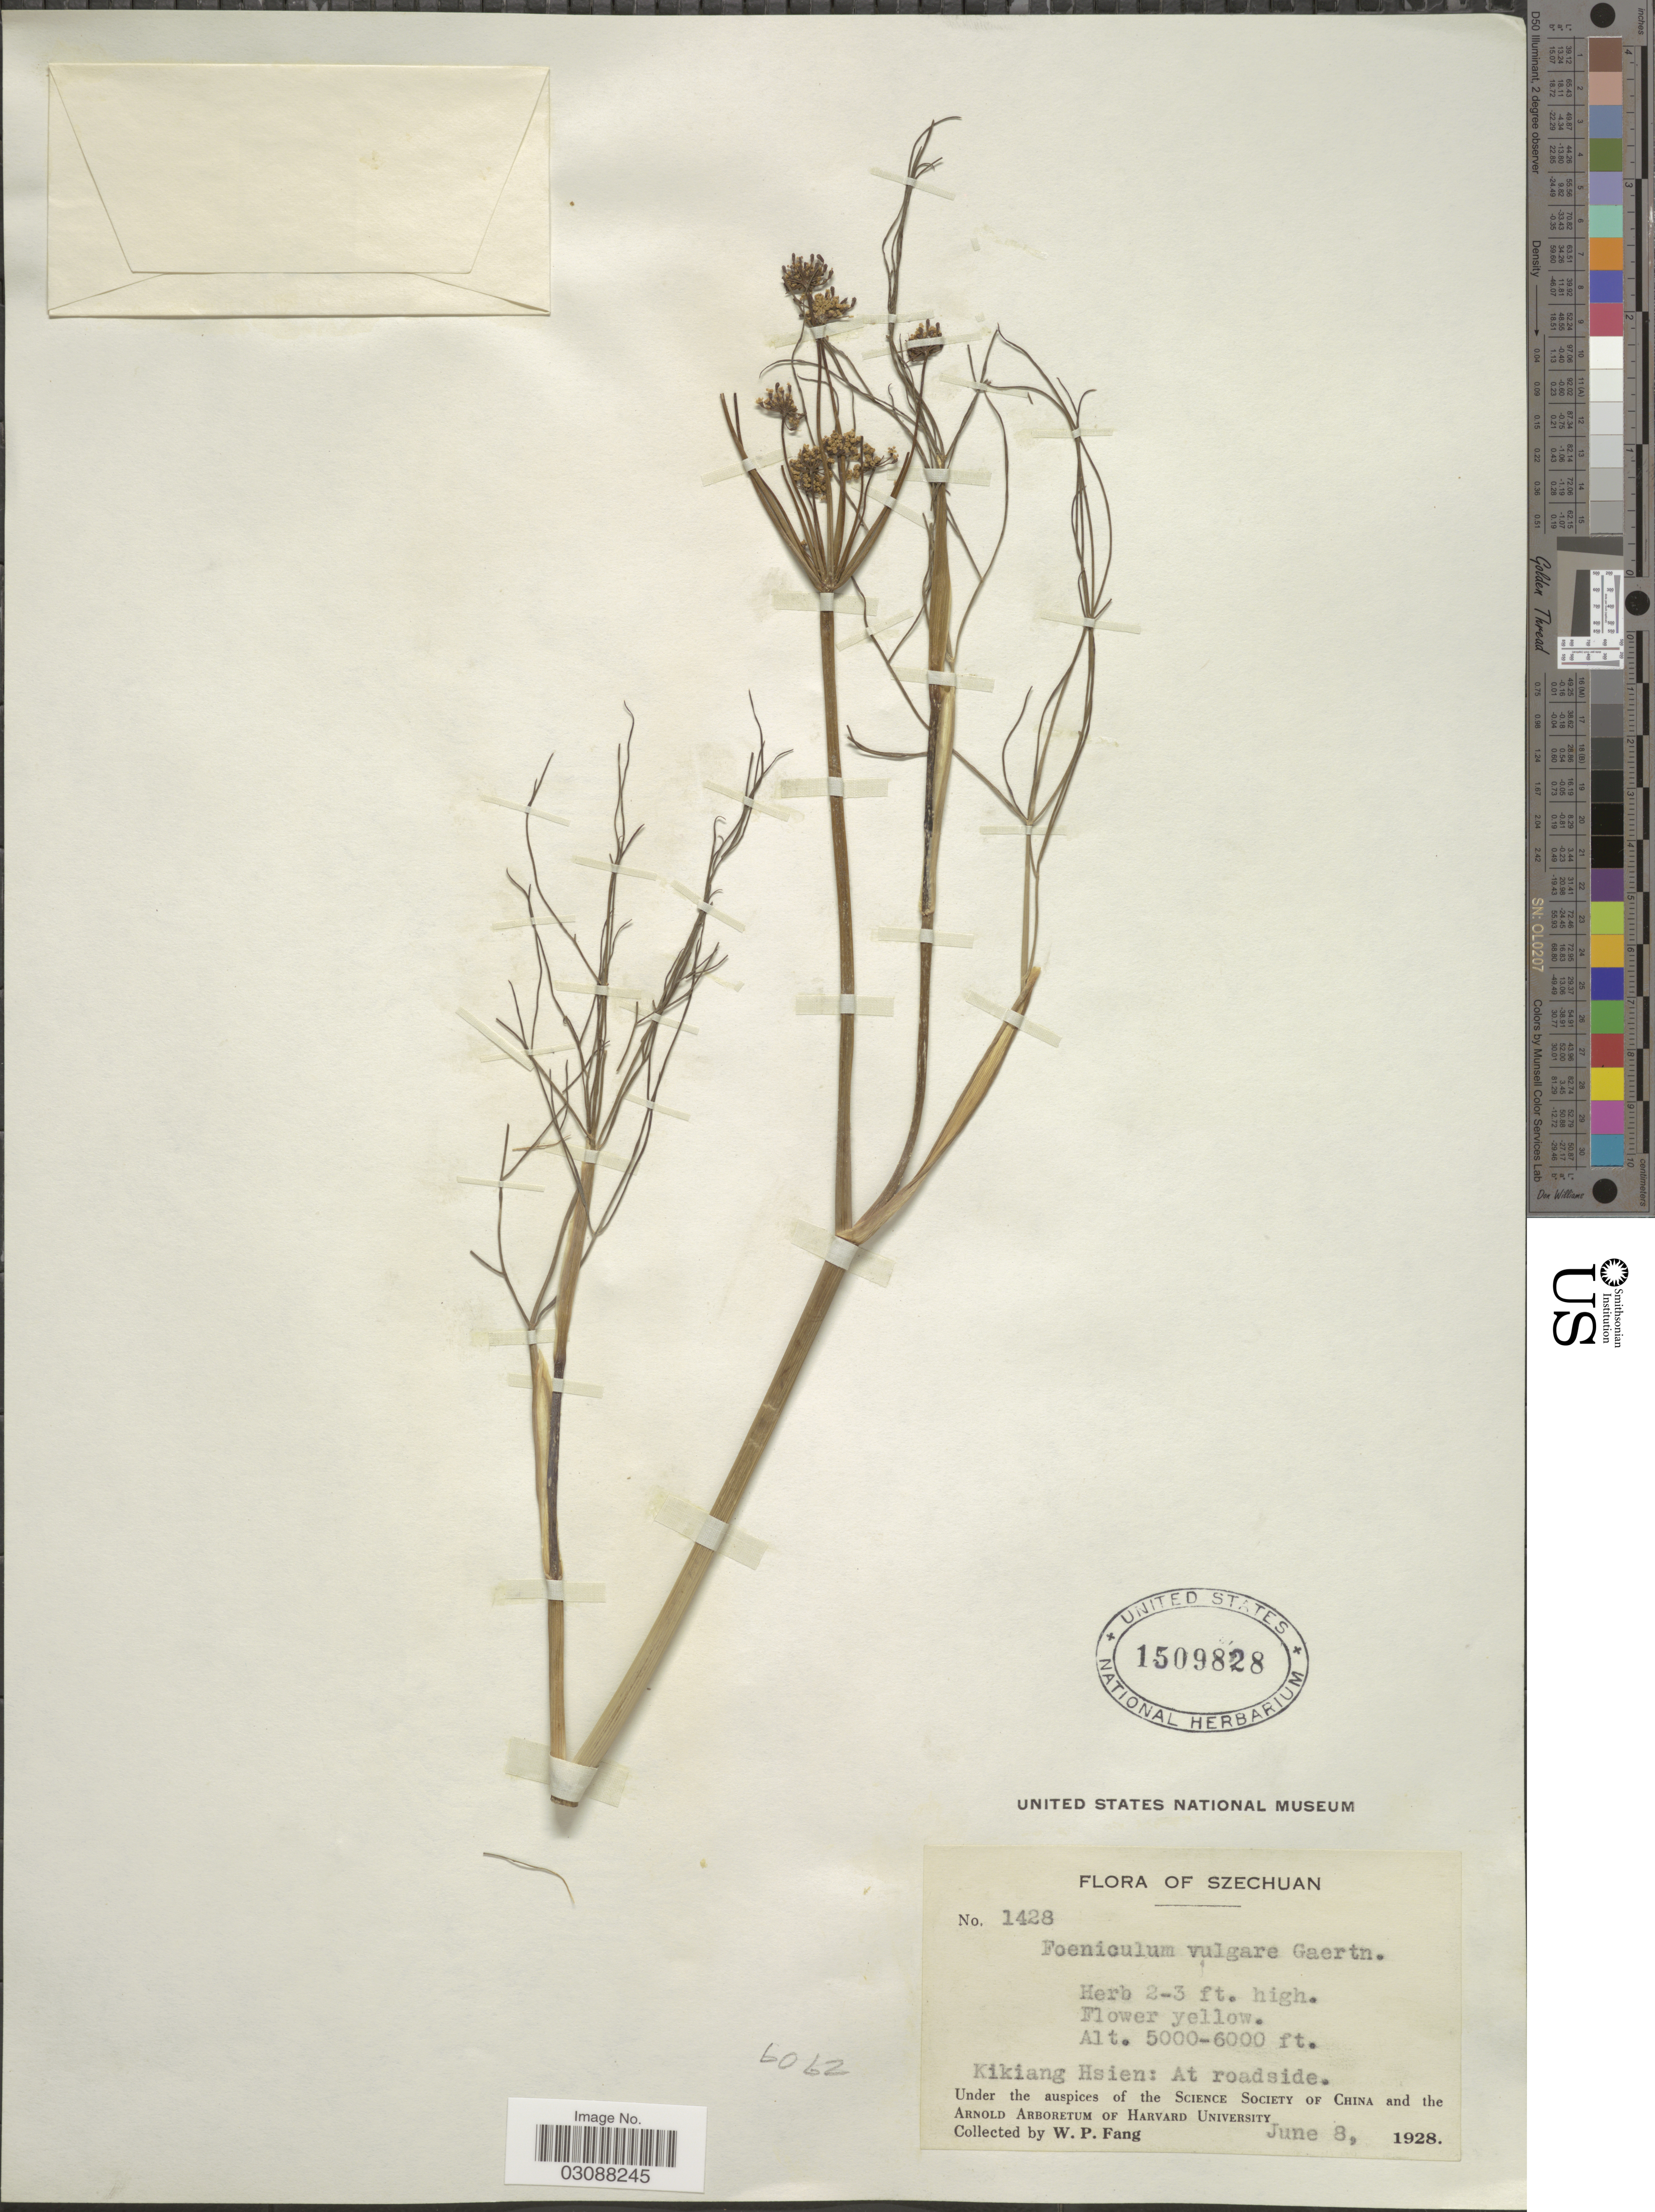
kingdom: Plantae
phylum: Tracheophyta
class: Magnoliopsida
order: Apiales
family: Apiaceae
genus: Foeniculum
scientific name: Foeniculum vulgare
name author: Mill.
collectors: W. P. Fang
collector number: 1428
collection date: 1928-06-08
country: China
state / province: Sichuan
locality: Szechuan. Kikiang Hsien: At roadside.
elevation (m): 1524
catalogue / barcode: US 1509828